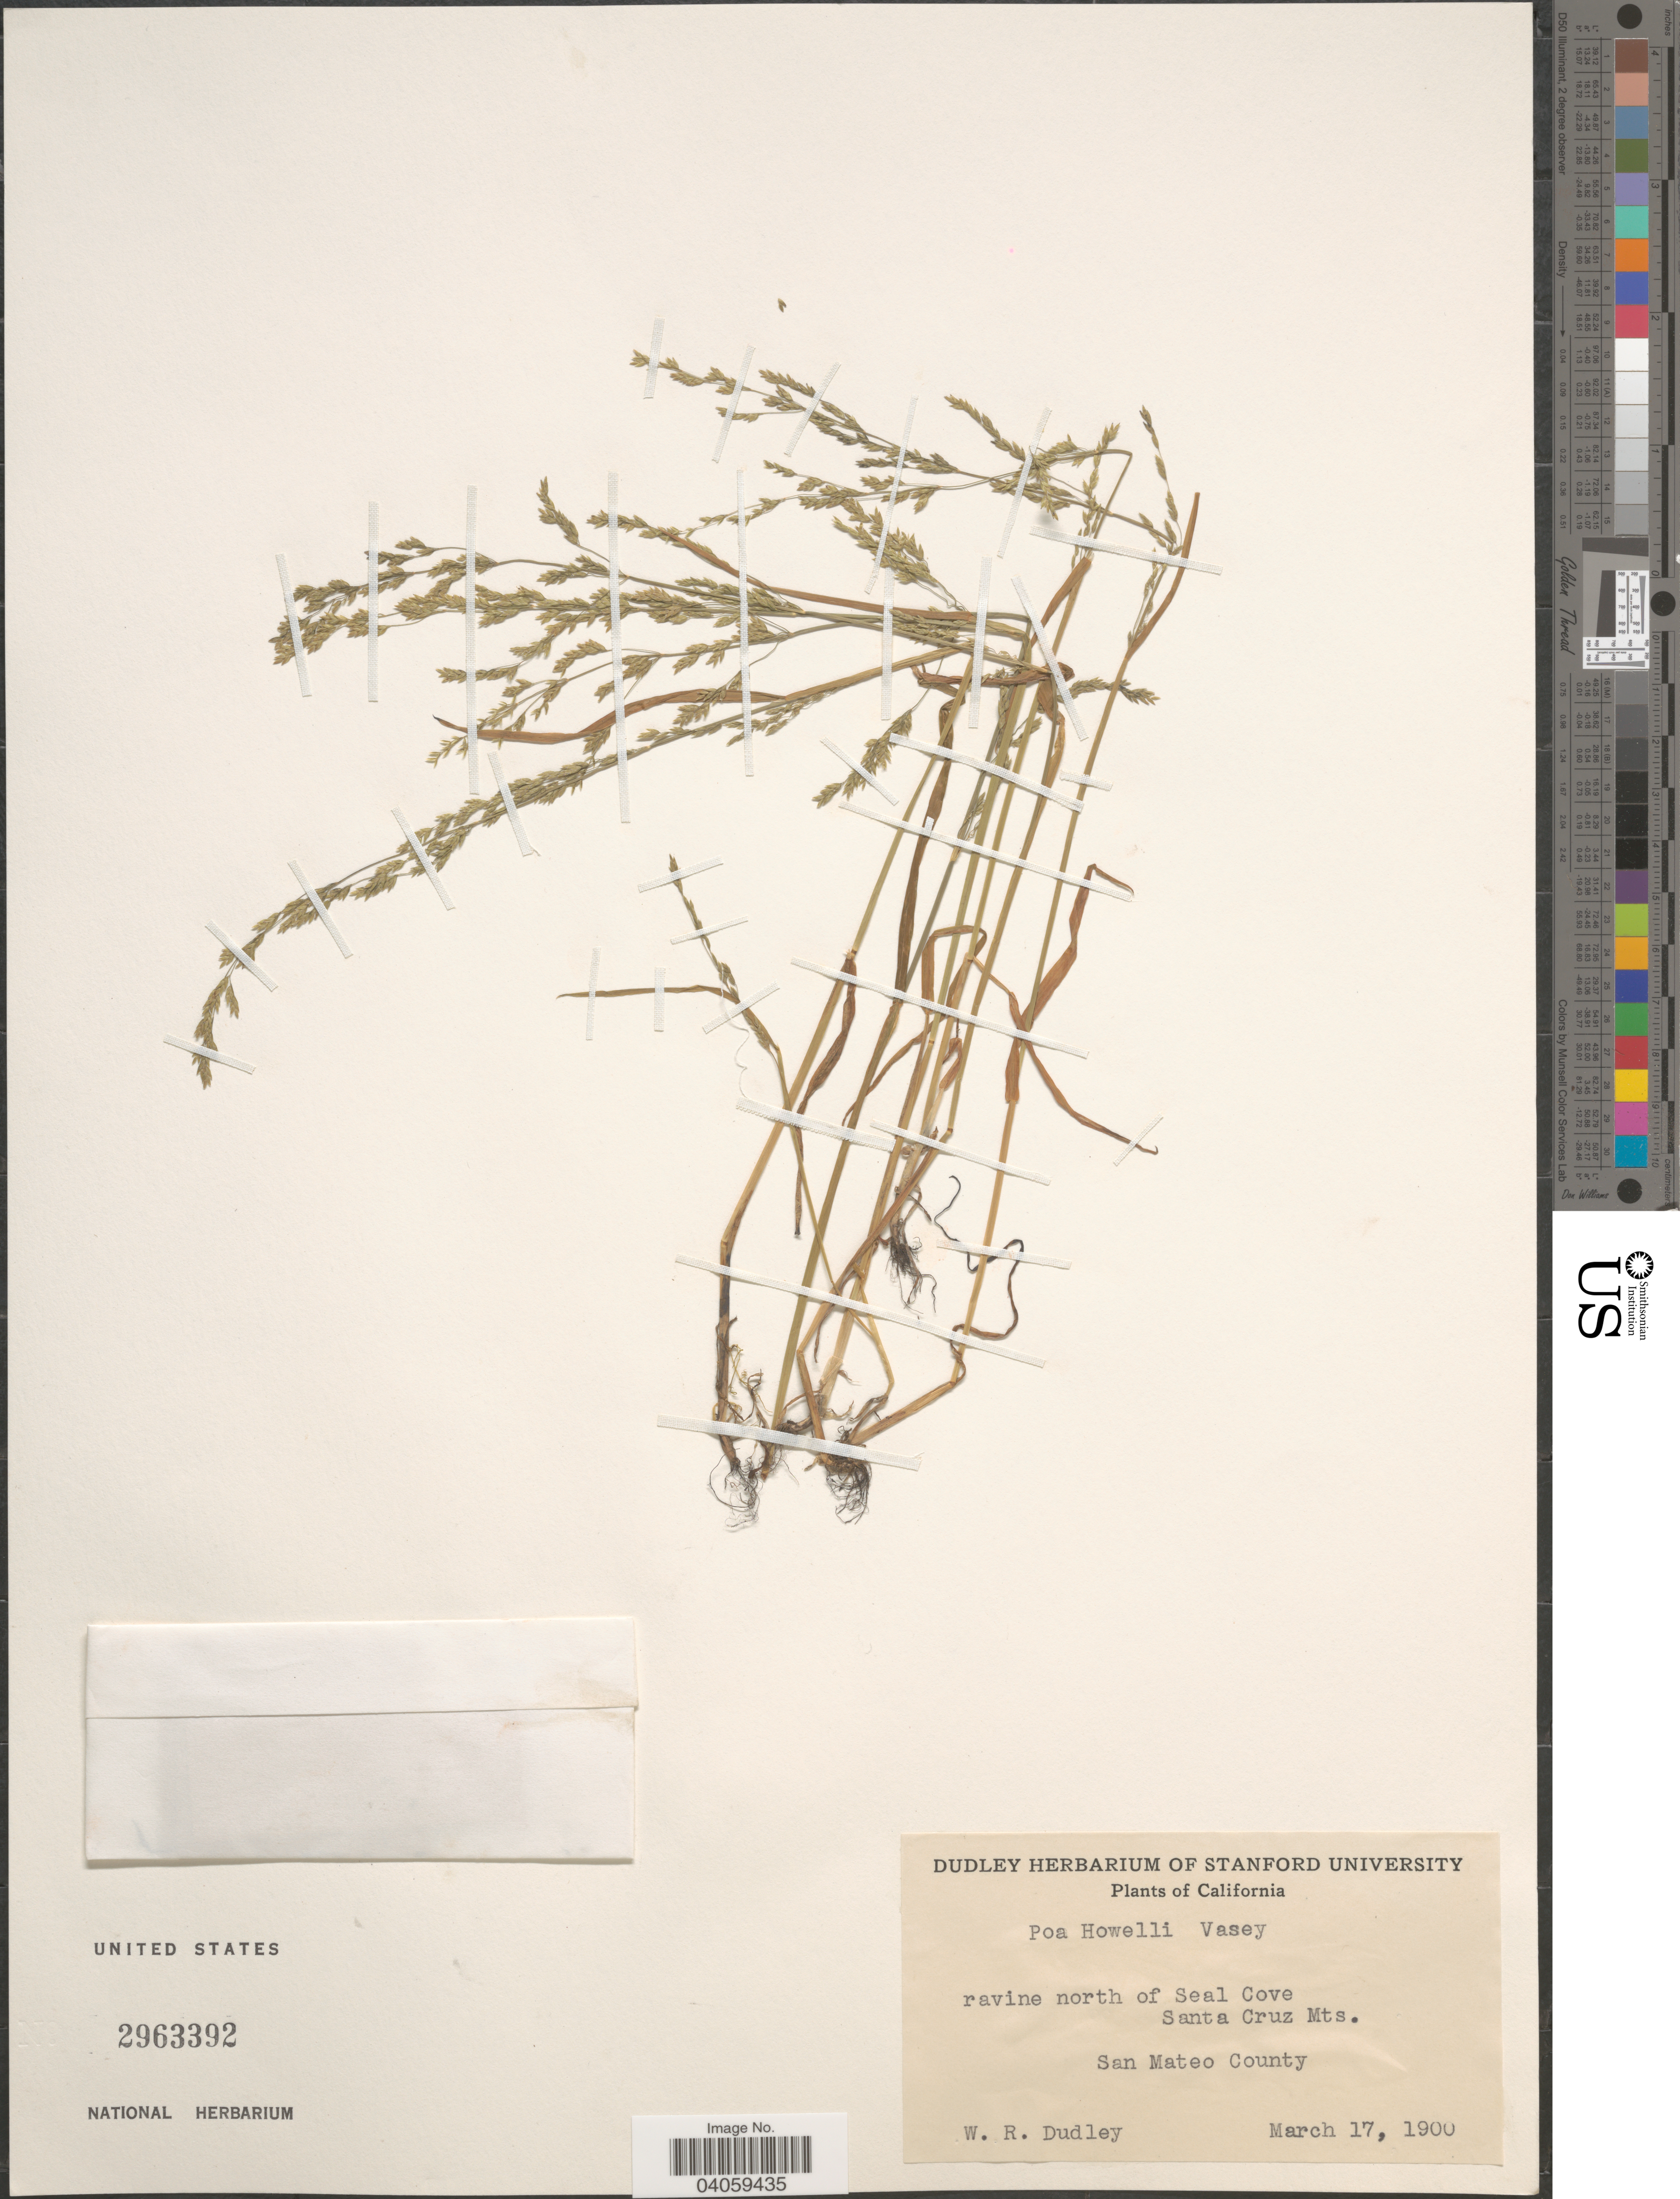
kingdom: Plantae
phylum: Tracheophyta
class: Liliopsida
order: Poales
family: Poaceae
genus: Poa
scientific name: Poa howellii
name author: Vasey & Scribn.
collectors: W. Dudley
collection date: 1900-03-17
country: United States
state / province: California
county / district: San Mateo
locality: Ravine north of Seal Cove Santa Cruz Mts. San Mateo County.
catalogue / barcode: US 2963392